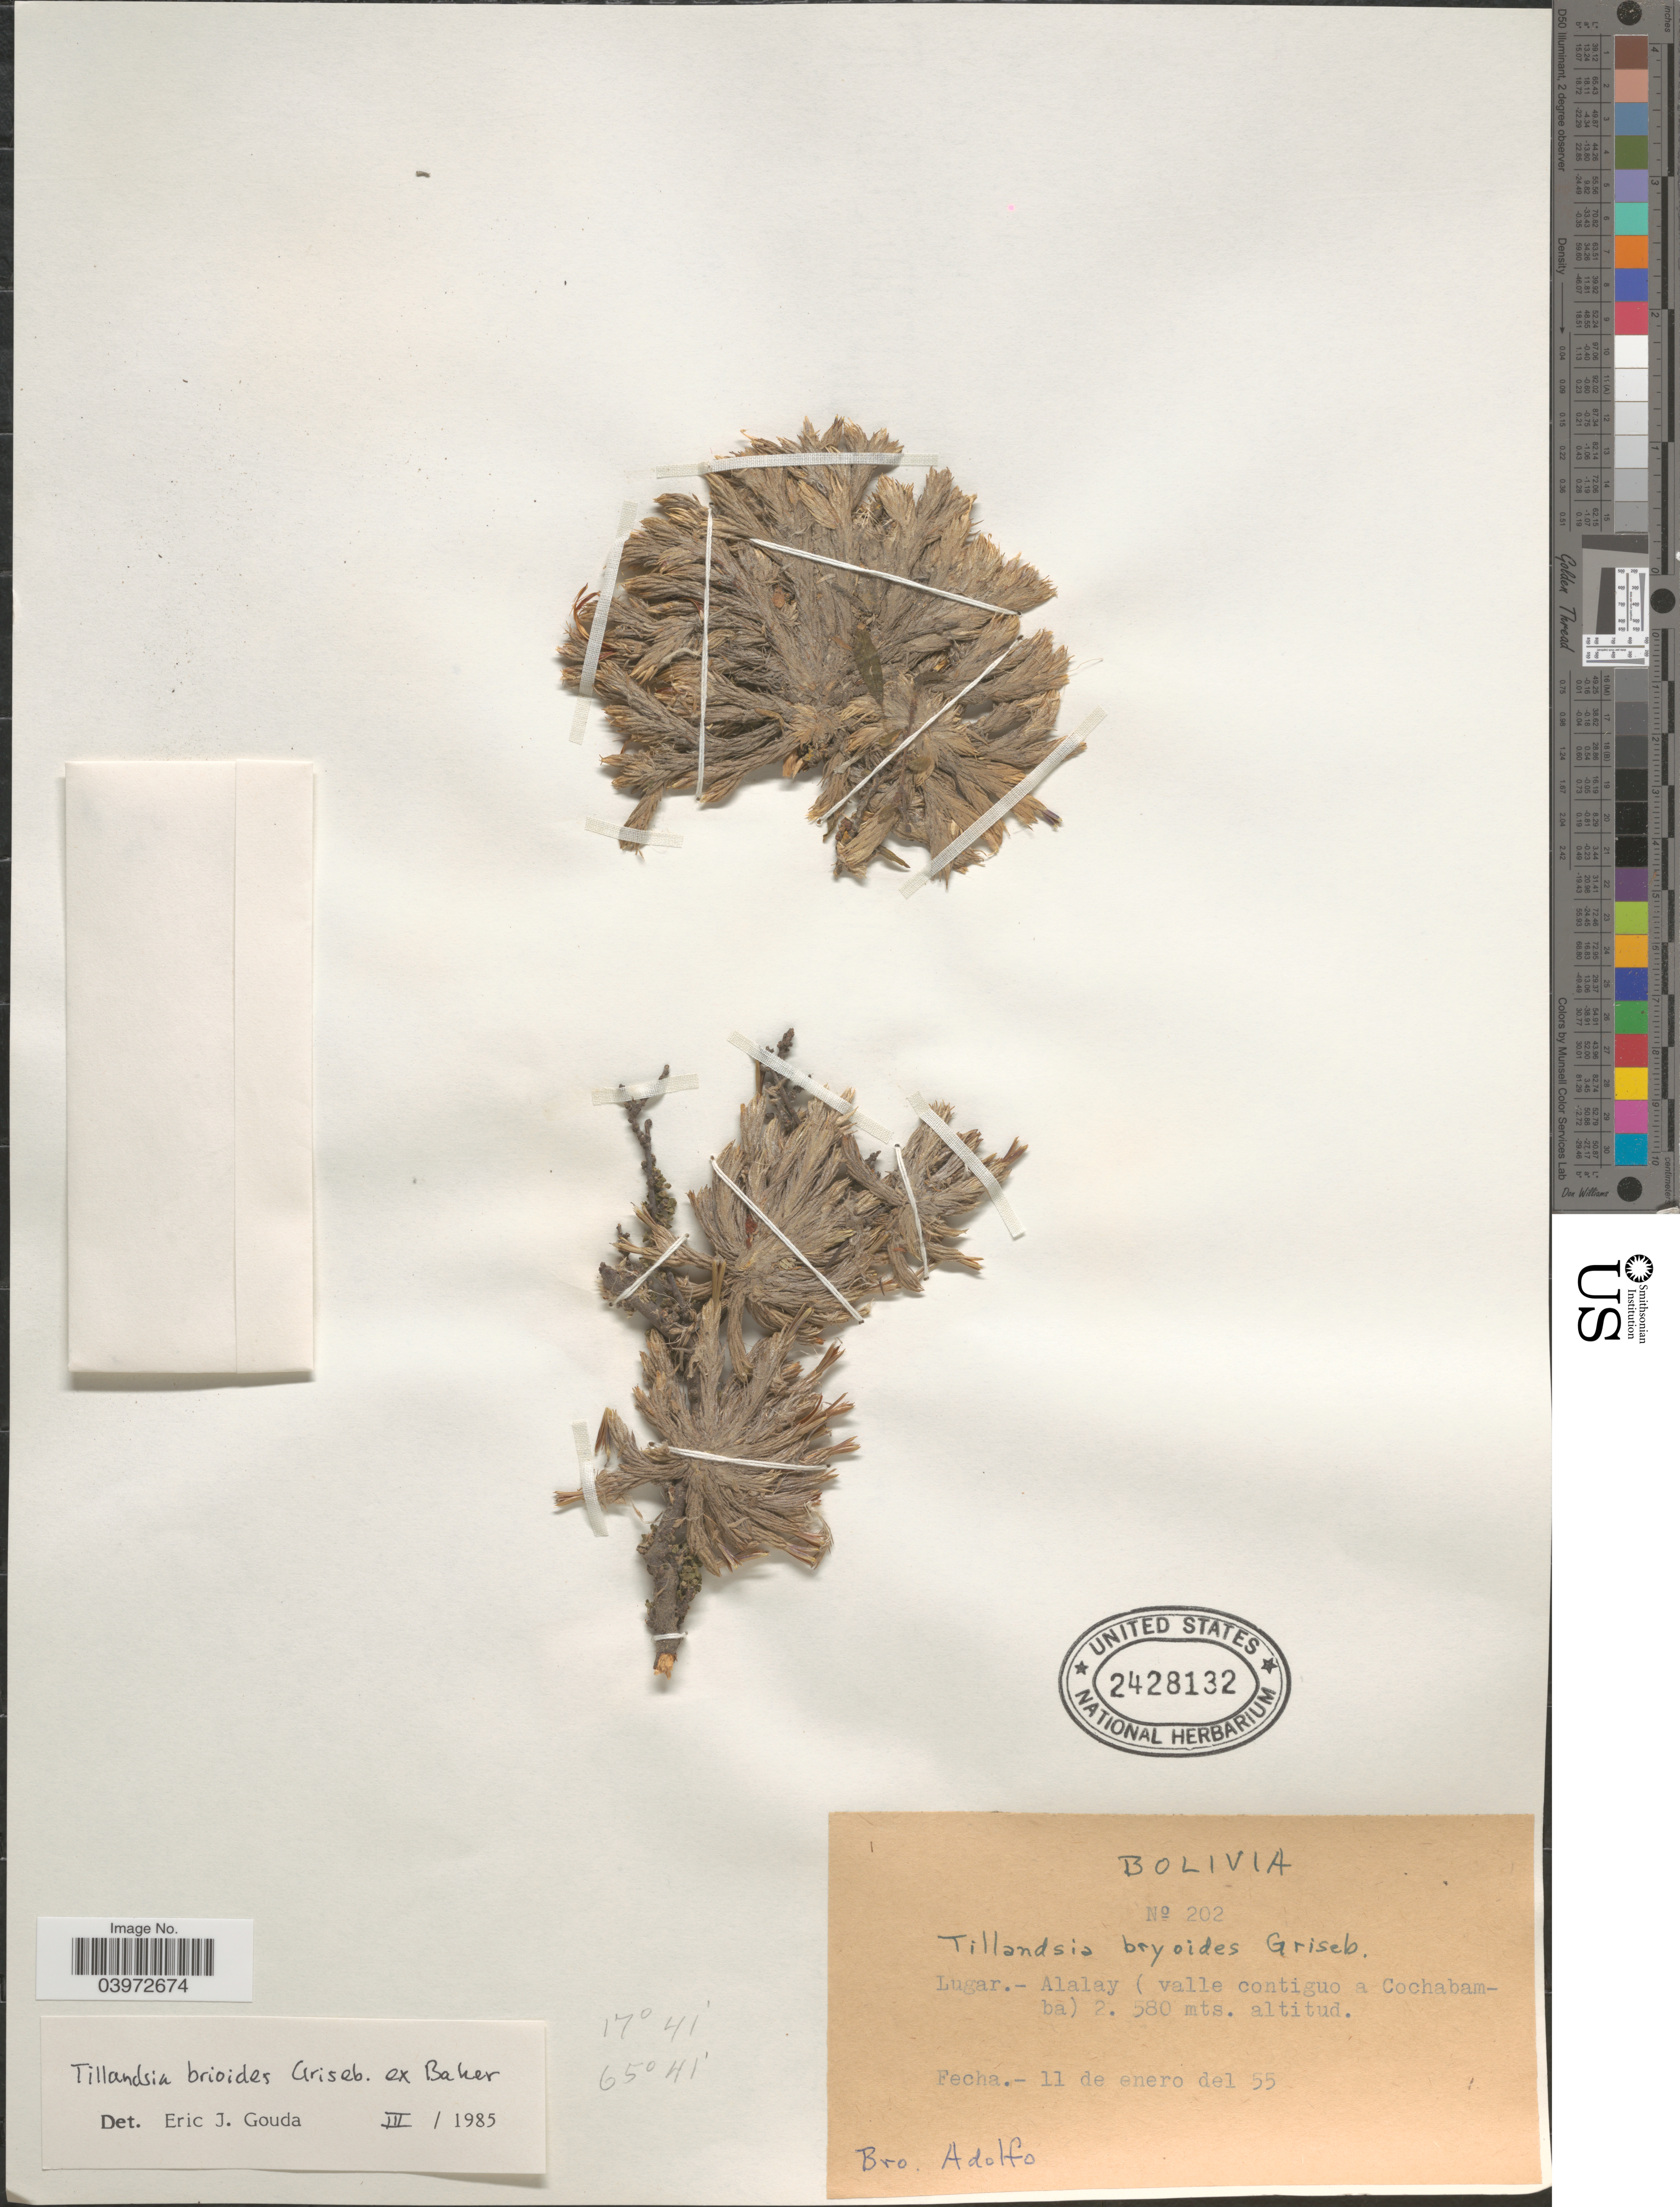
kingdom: Plantae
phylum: Tracheophyta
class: Liliopsida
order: Poales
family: Bromeliaceae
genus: Tillandsia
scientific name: Tillandsia bryoides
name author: Griseb. ex Baker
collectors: Bro. Adolfo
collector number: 202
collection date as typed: Transcribed d/m/y: 11/1/55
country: Bolivia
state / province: Cochabamba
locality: Alalay (valle contiguo a Cochabamba).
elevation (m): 2580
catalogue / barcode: US 2428132